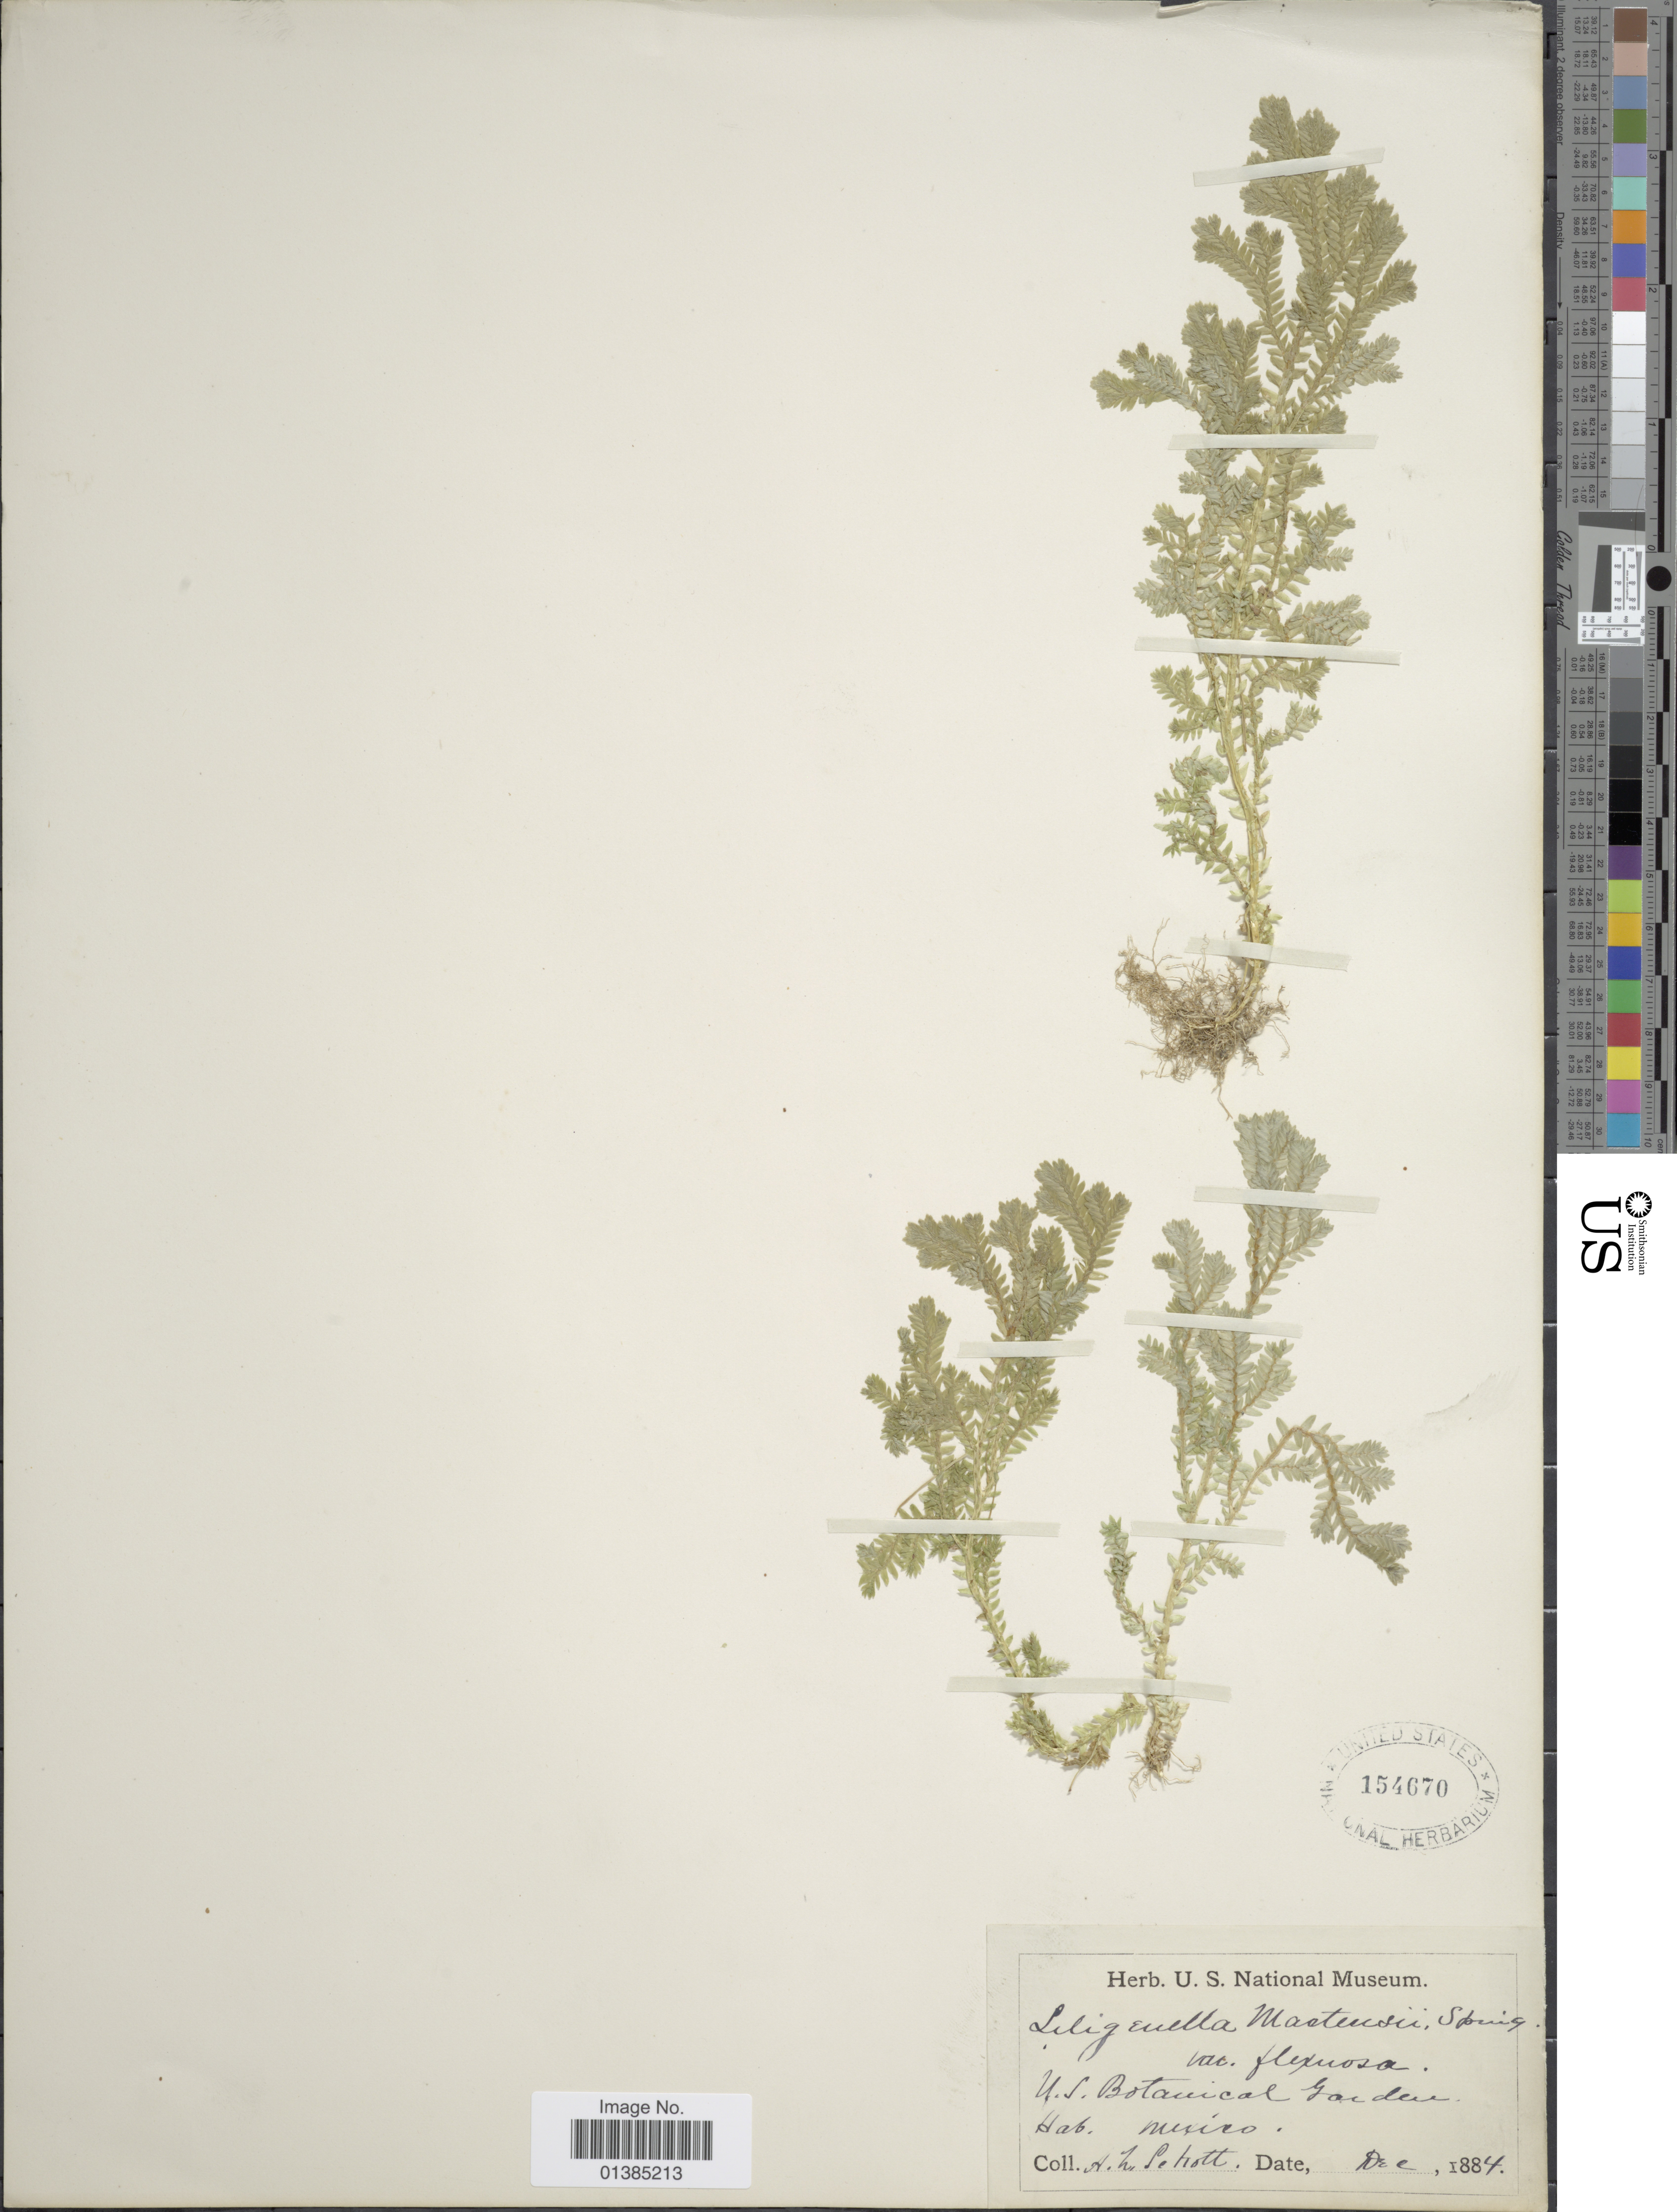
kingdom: Plantae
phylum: Tracheophyta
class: Lycopodiopsida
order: Selaginellales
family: Selaginellaceae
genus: Selaginella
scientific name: Selaginella martensii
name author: Spring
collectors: A. L. Schott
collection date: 1884-12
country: United States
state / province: District of Columbia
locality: U.S. Botanical Garden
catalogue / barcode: US 154670